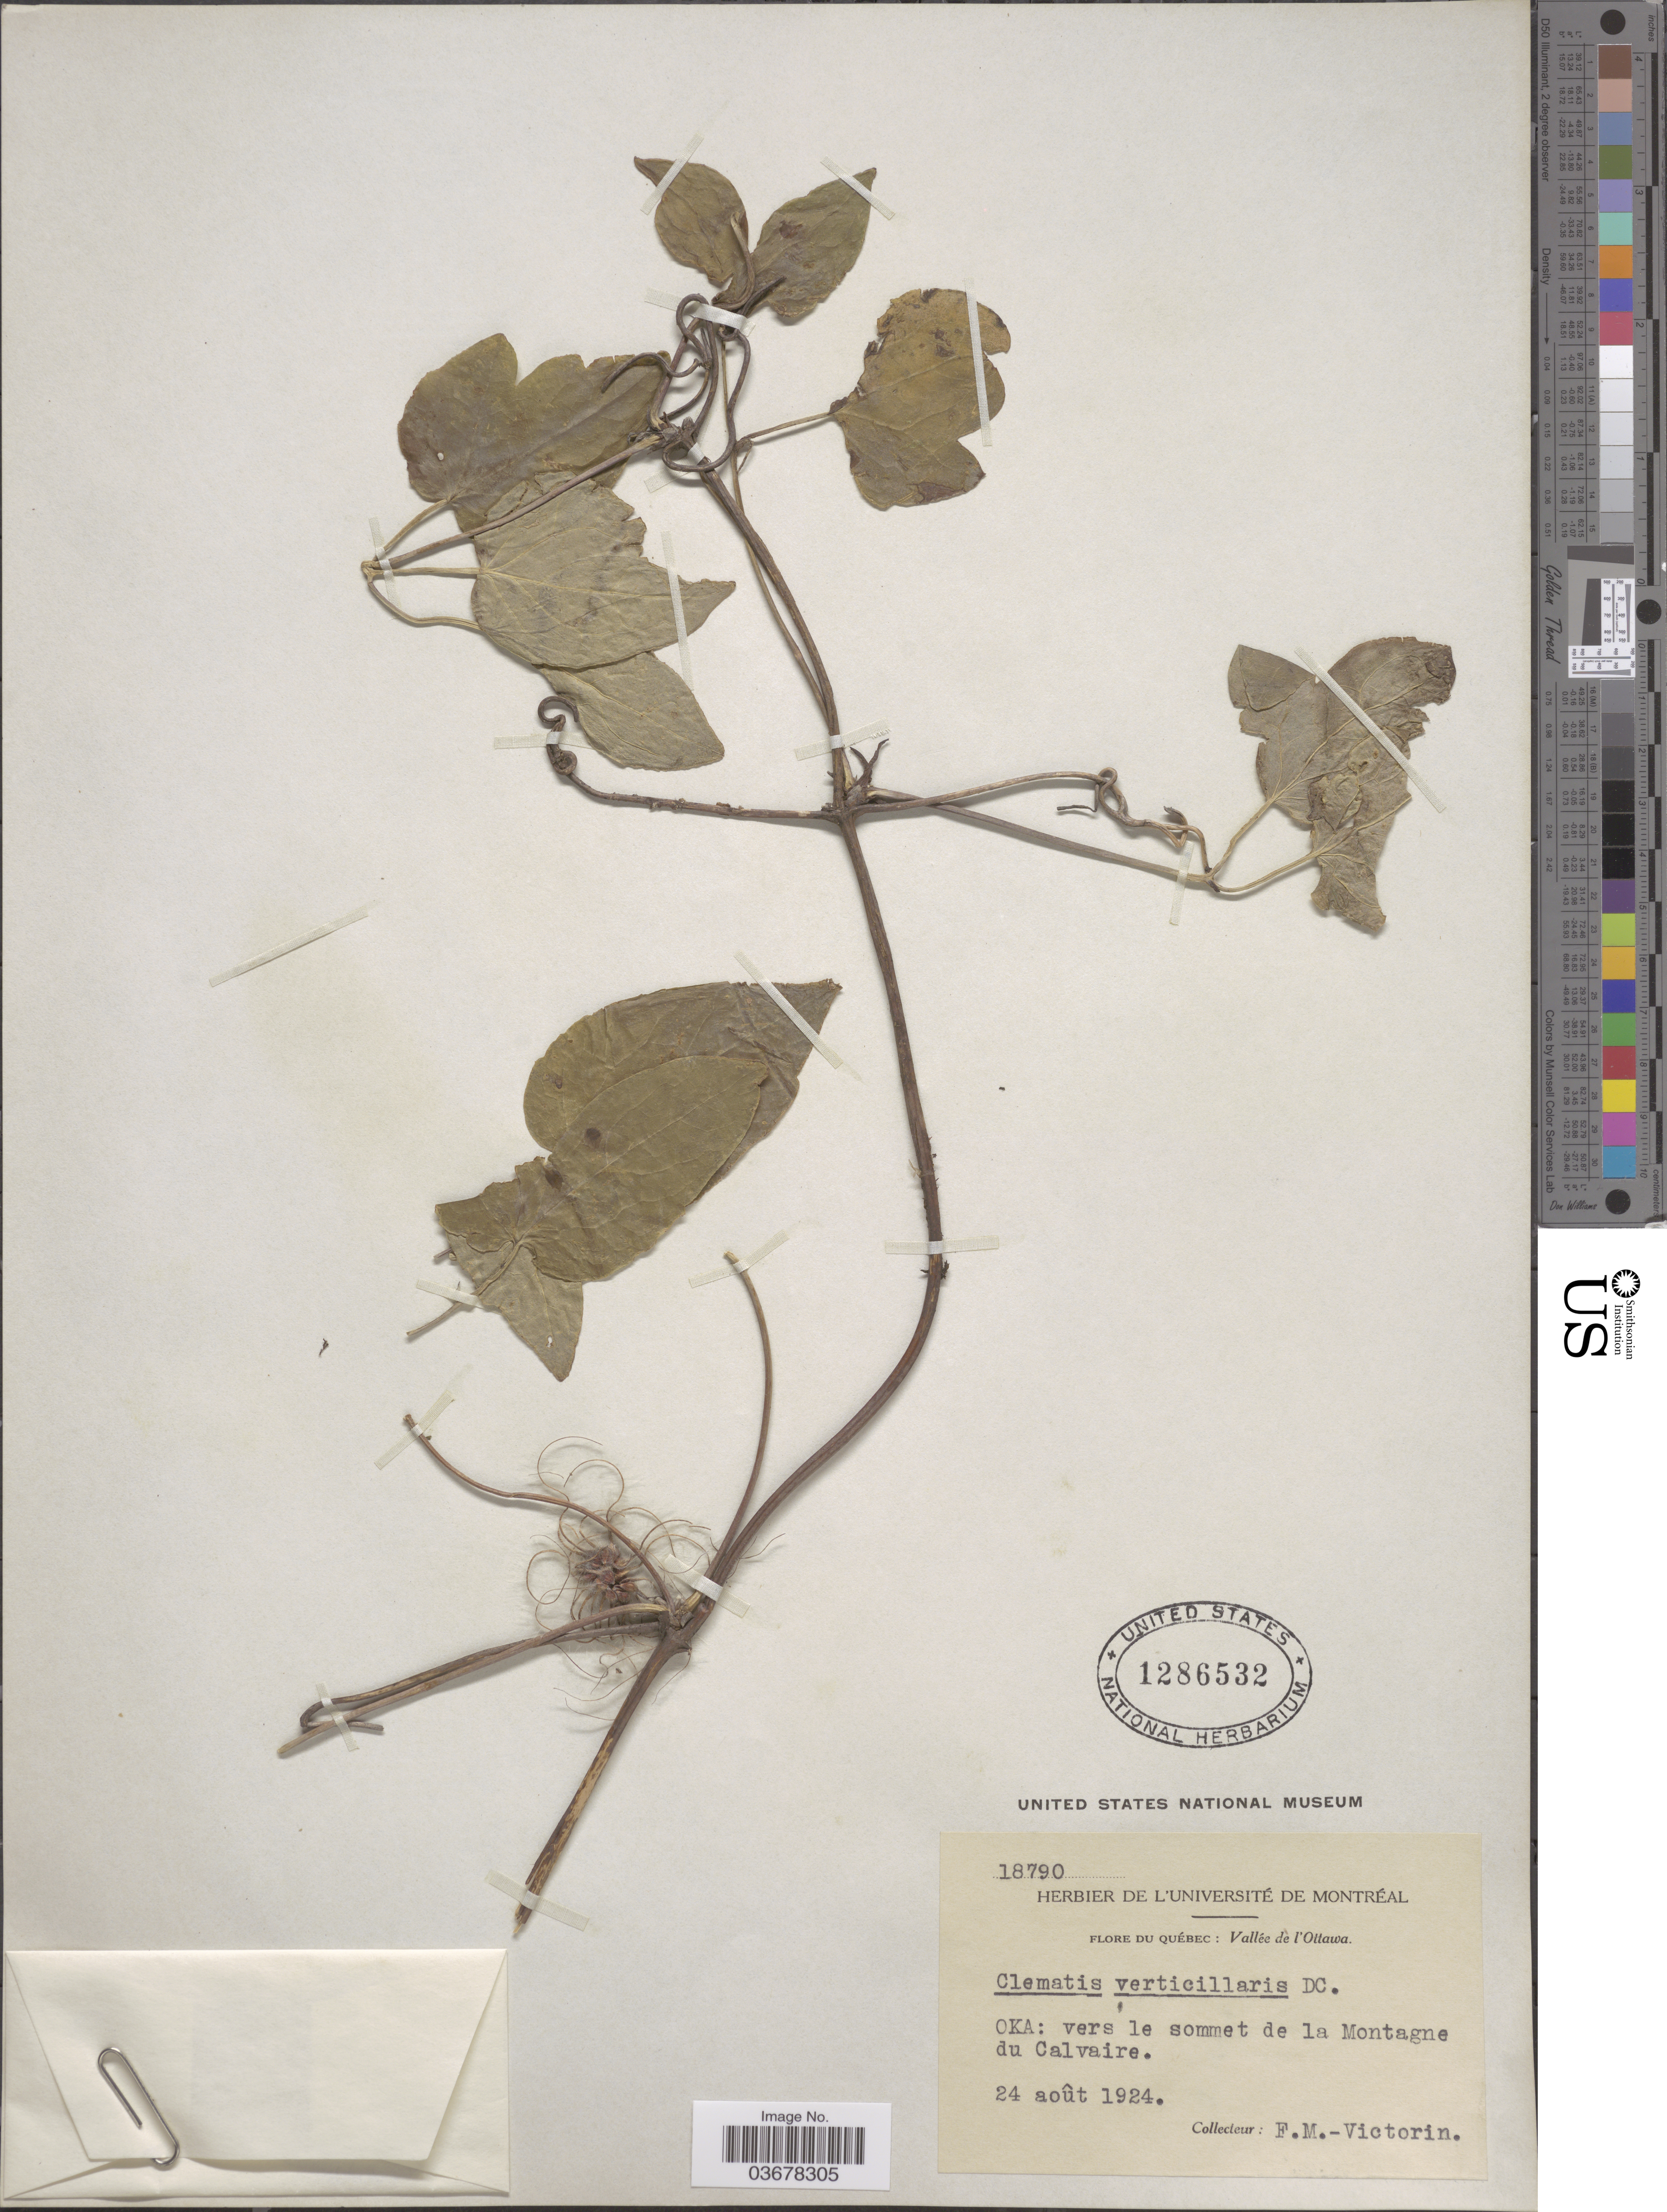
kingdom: Plantae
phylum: Tracheophyta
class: Magnoliopsida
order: Ranunculales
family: Ranunculaceae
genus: Clematis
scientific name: Clematis verticillaris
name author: DC.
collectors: F. Victorin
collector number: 18790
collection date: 1924-08-24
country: Canada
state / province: Quebec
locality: Vallée de l'Ottawa. Oka: vers le sommet de la Montagne du Calvaire.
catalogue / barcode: US 1286532